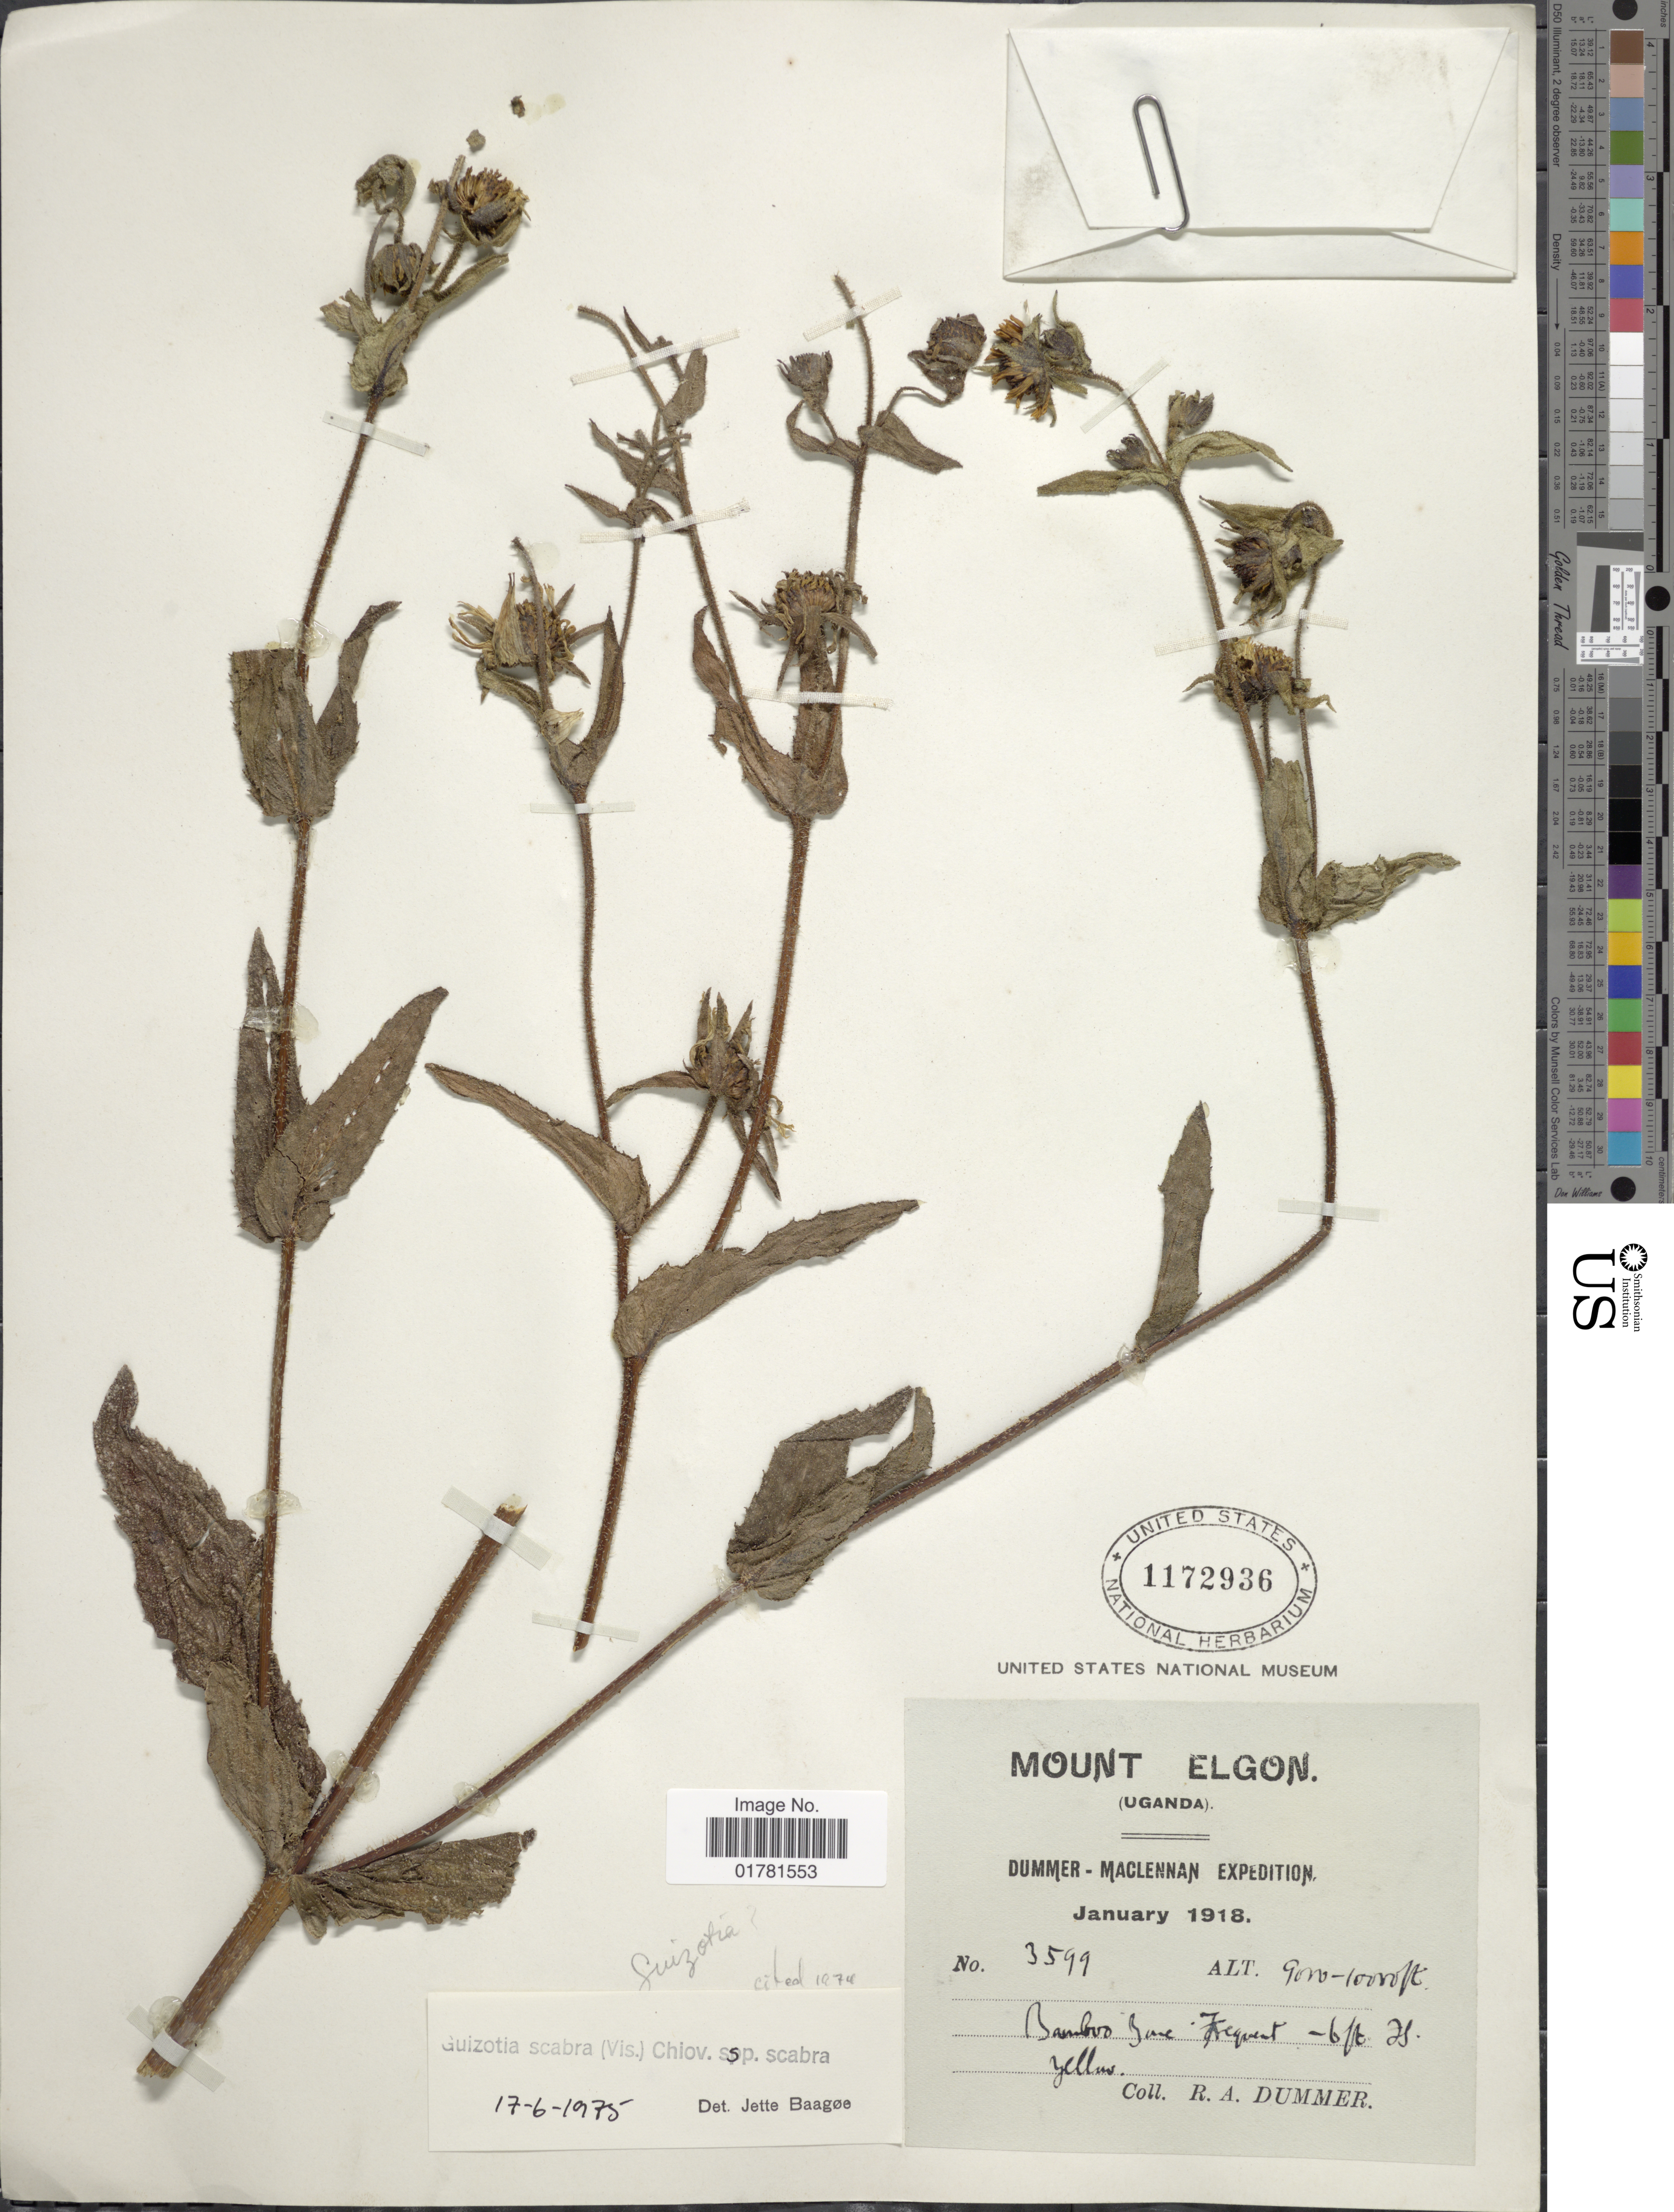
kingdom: Plantae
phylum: Tracheophyta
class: Magnoliopsida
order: Asterales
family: Asteraceae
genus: Guizotia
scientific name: Guizotia scabra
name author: Chiov.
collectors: R. Dümmer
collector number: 3599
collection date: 1918-01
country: Uganda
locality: Mount Elgon, Bamboo Zone.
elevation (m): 2743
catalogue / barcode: US 1172936